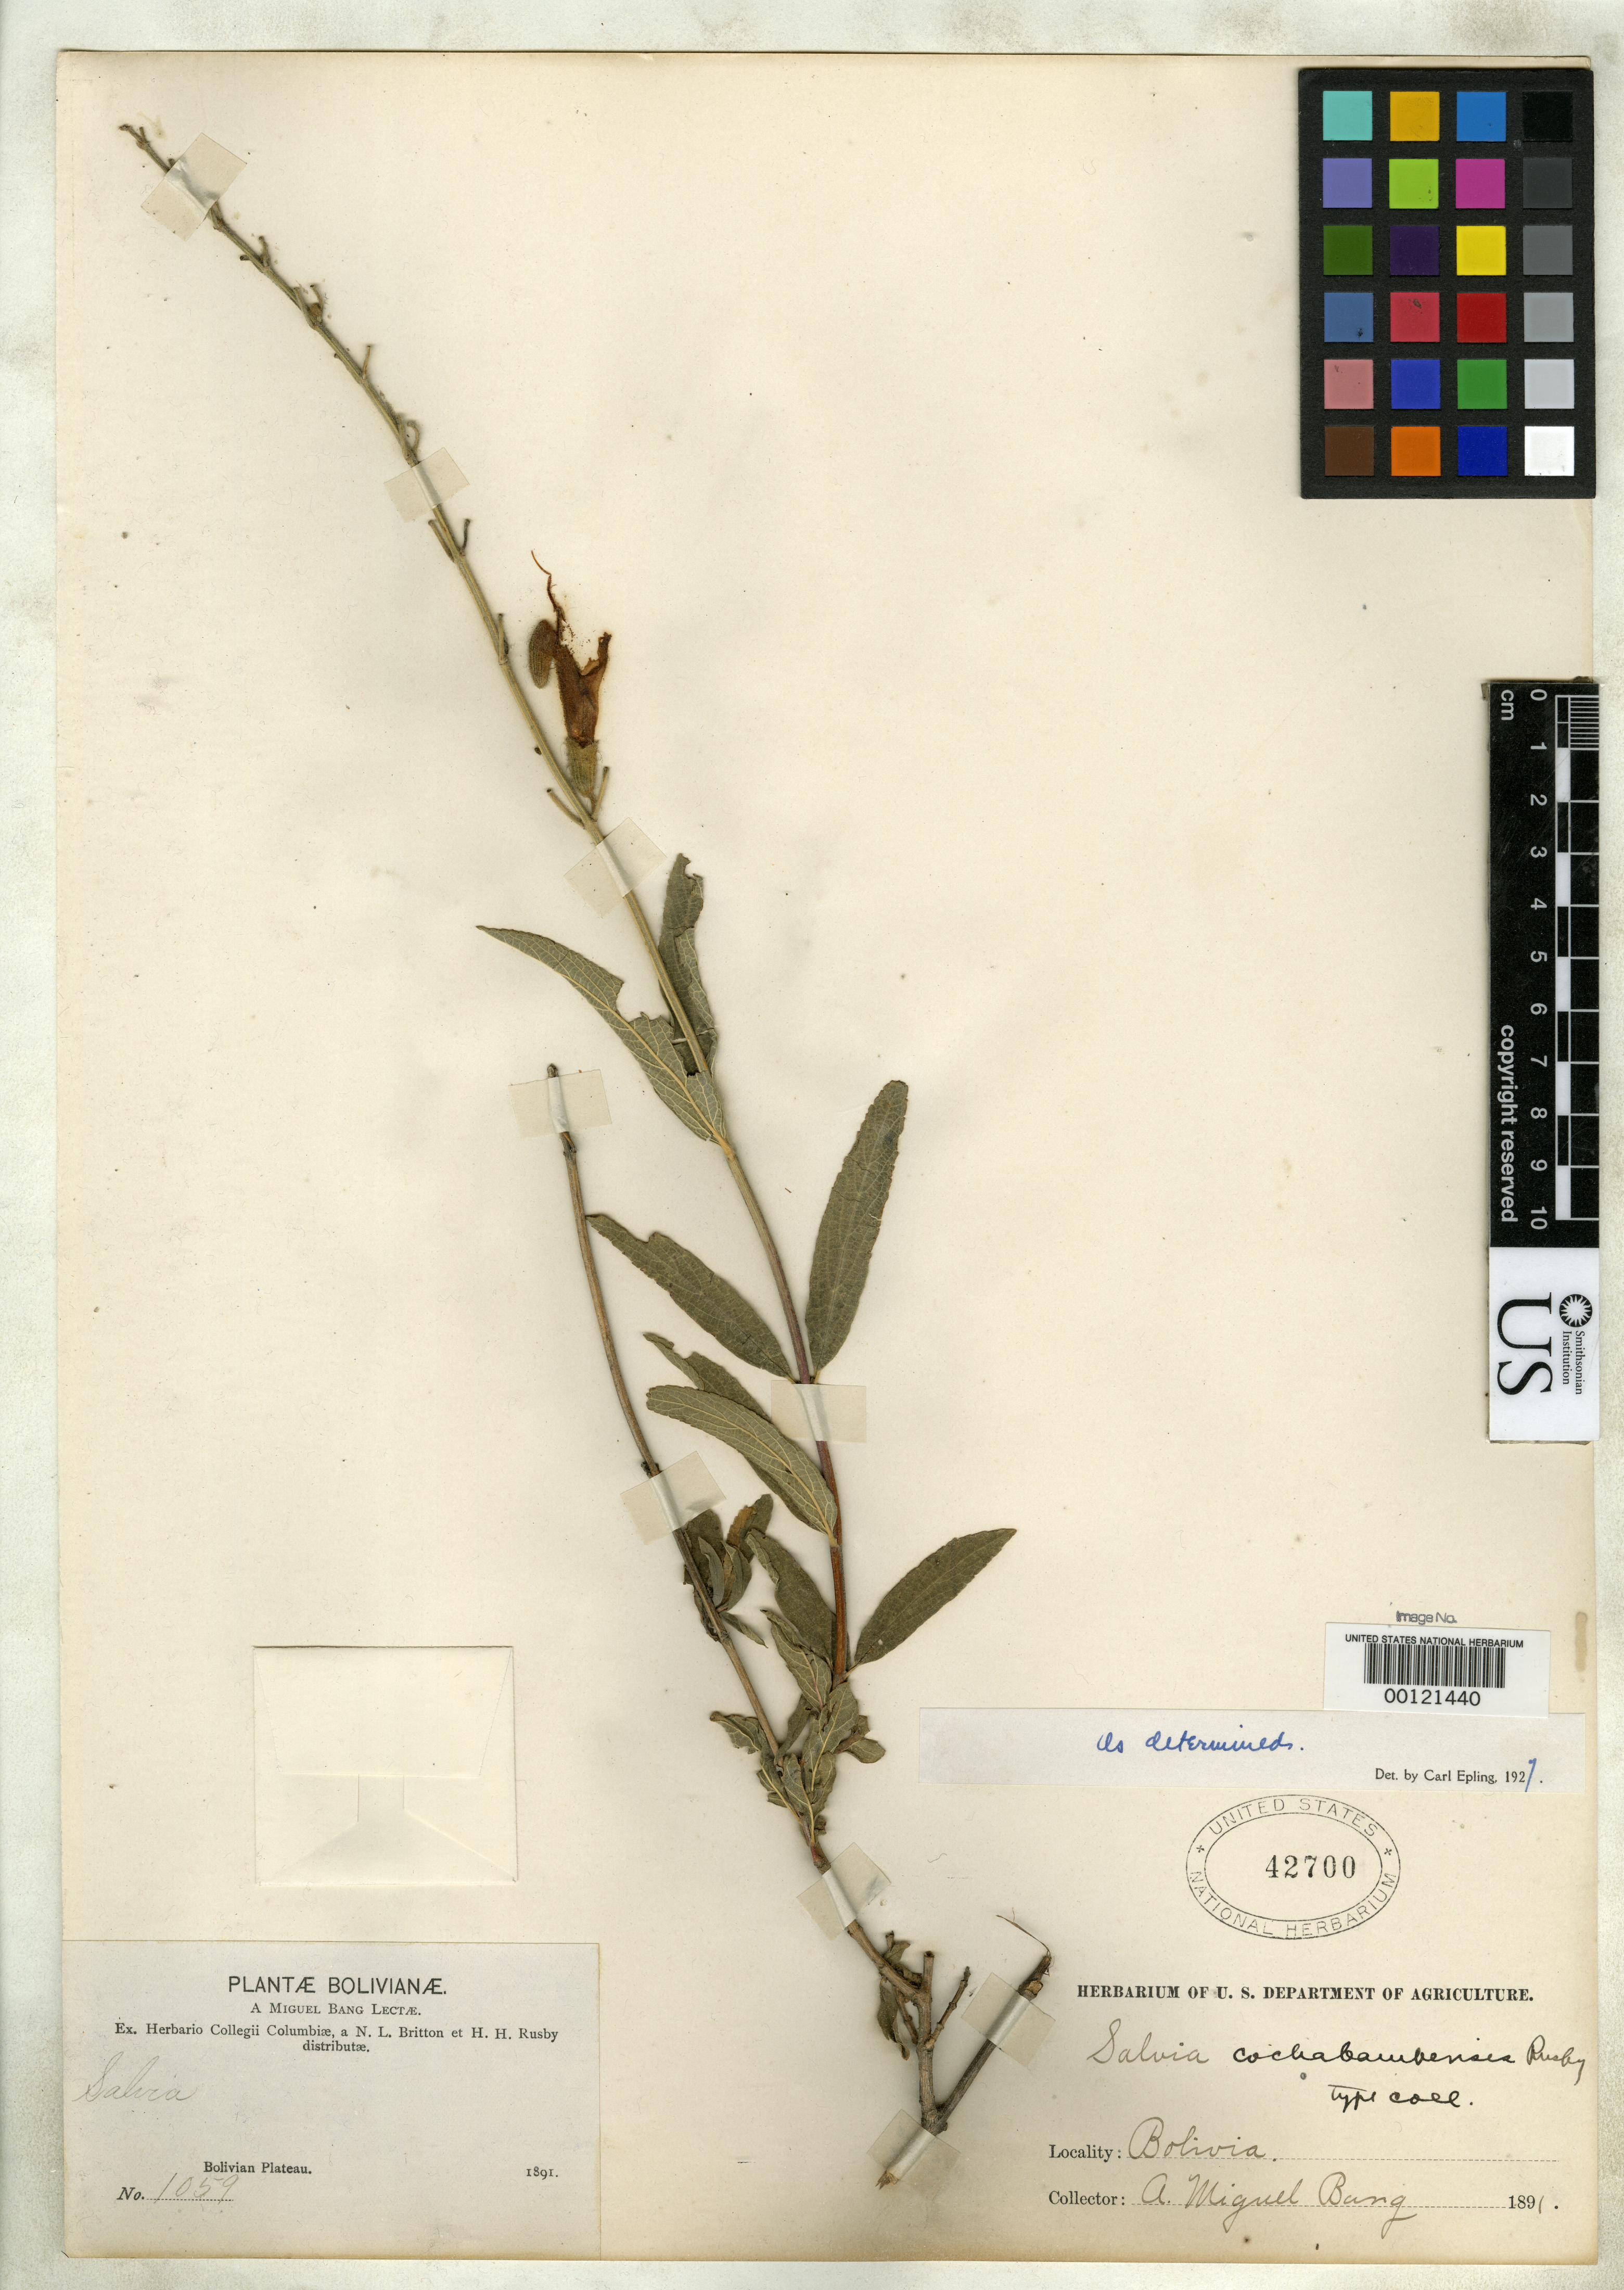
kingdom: Plantae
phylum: Tracheophyta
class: Magnoliopsida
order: Lamiales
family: Lamiaceae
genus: Salvia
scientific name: Salvia cochabambensis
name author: Rusby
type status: Isotype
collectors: M. Bang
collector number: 1059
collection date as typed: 1891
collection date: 1891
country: Bolivia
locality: Bolovian Plateau.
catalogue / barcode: US 42700